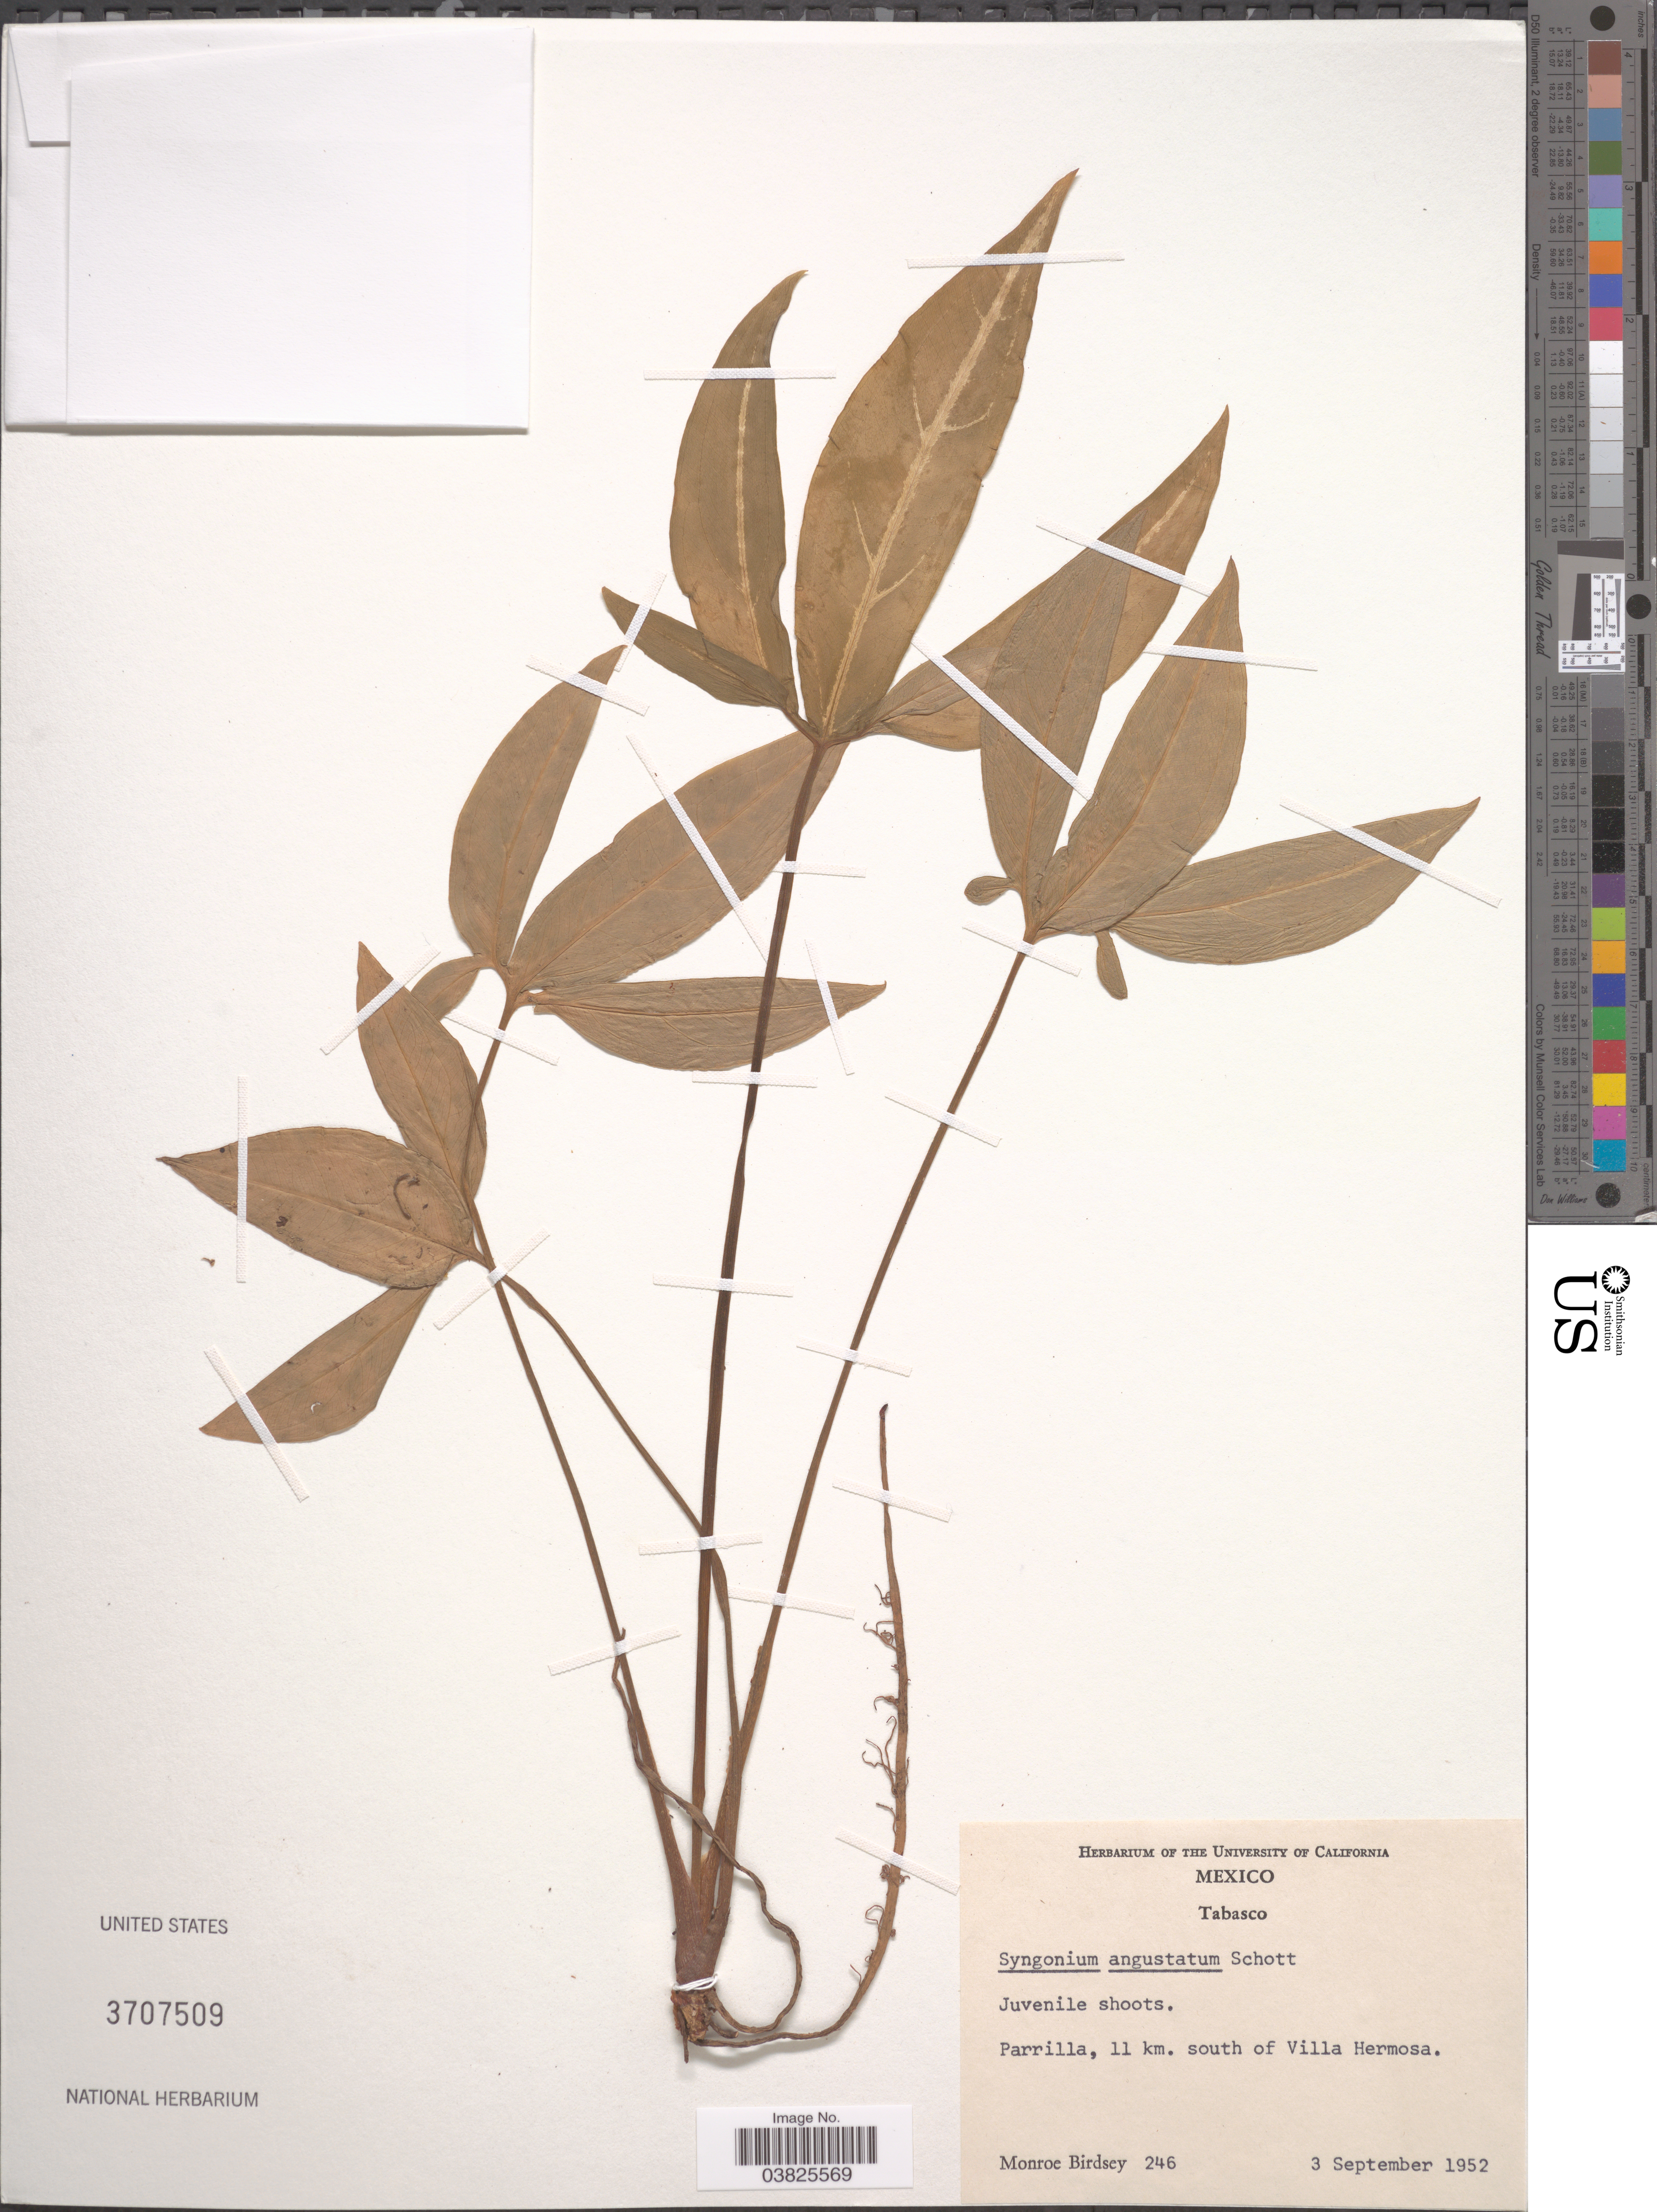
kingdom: Plantae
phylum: Tracheophyta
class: Liliopsida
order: Alismatales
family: Araceae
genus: Syngonium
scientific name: Syngonium angustatum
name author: Schott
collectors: M. Birdsey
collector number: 246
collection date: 1952-09-03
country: Mexico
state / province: Tabasco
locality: Parrilla, 11 kms. south of Villa Hermosa.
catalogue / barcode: US 3707509